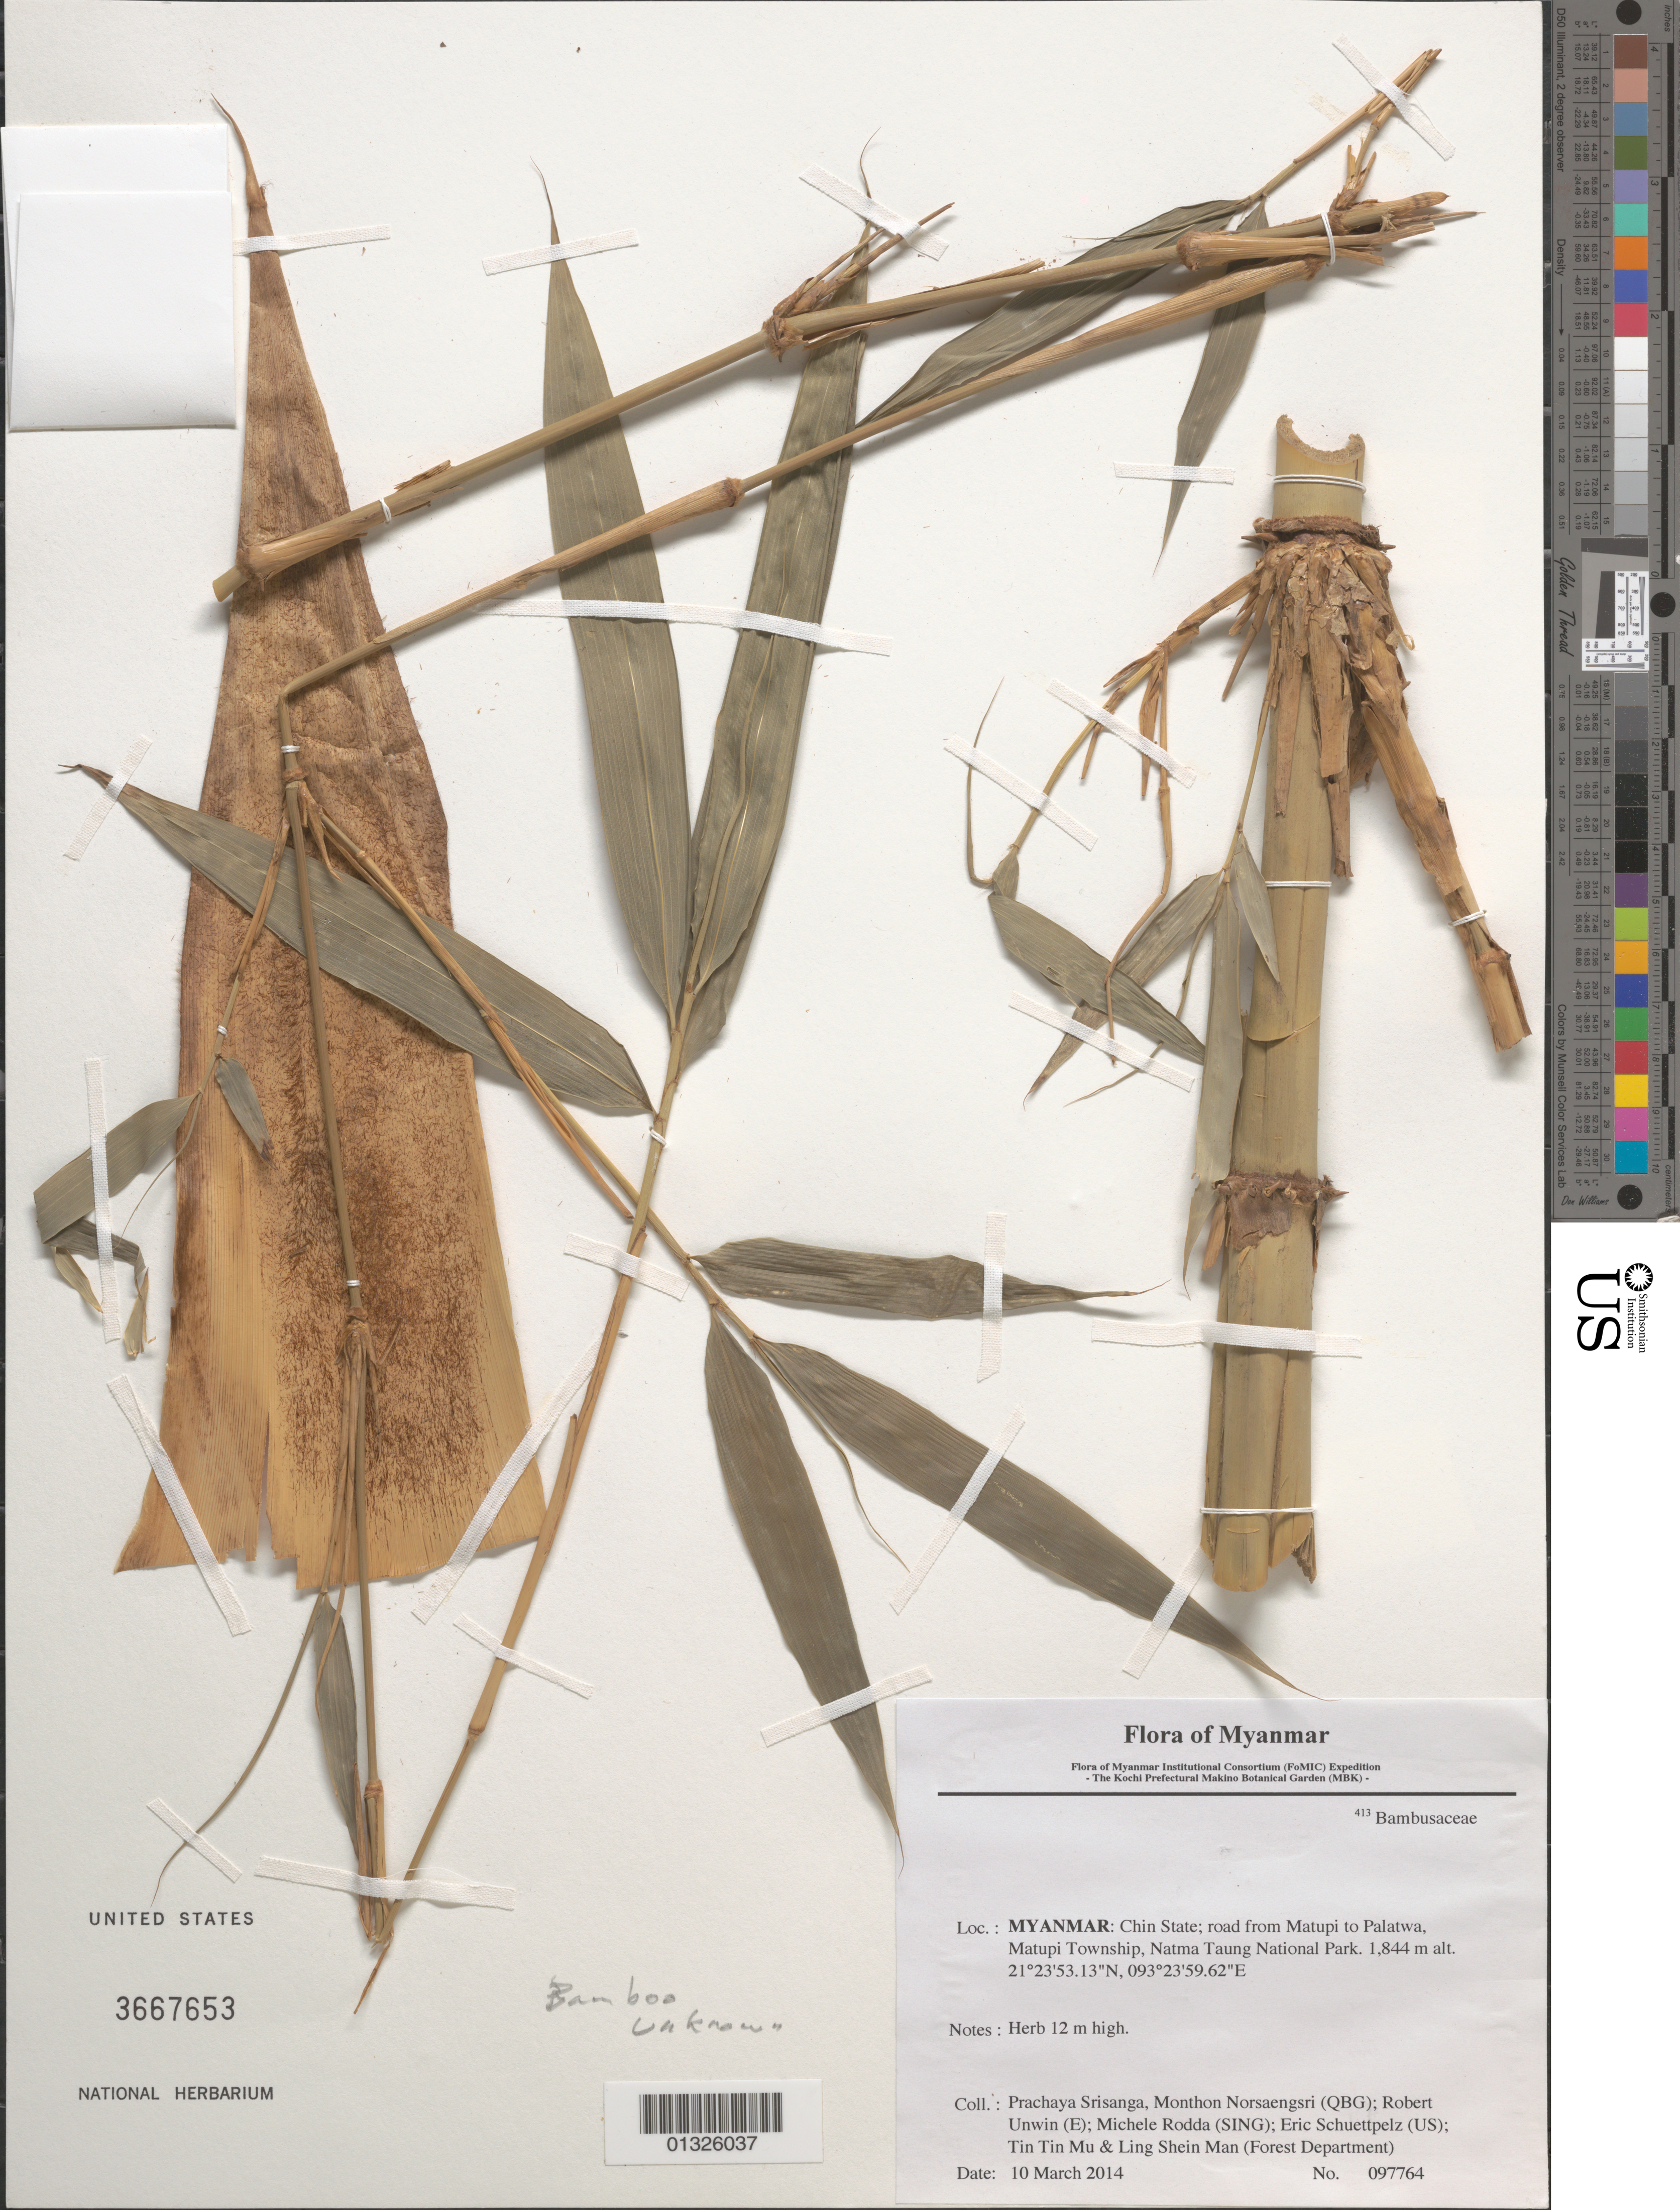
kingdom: Plantae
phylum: Tracheophyta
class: Liliopsida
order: Poales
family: Poaceae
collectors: P. Srisanga, M. Norsaengsri, R. Unwin, M. Rodda, E. Schuettpelz, Tin Tin Mu & Ling Shein Man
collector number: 97764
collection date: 2014-03-10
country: Myanmar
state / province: Chin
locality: Road from Matupi to Palatwa, Matupi Township, Natma Taung National Park.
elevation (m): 1844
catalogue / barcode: US 3667653